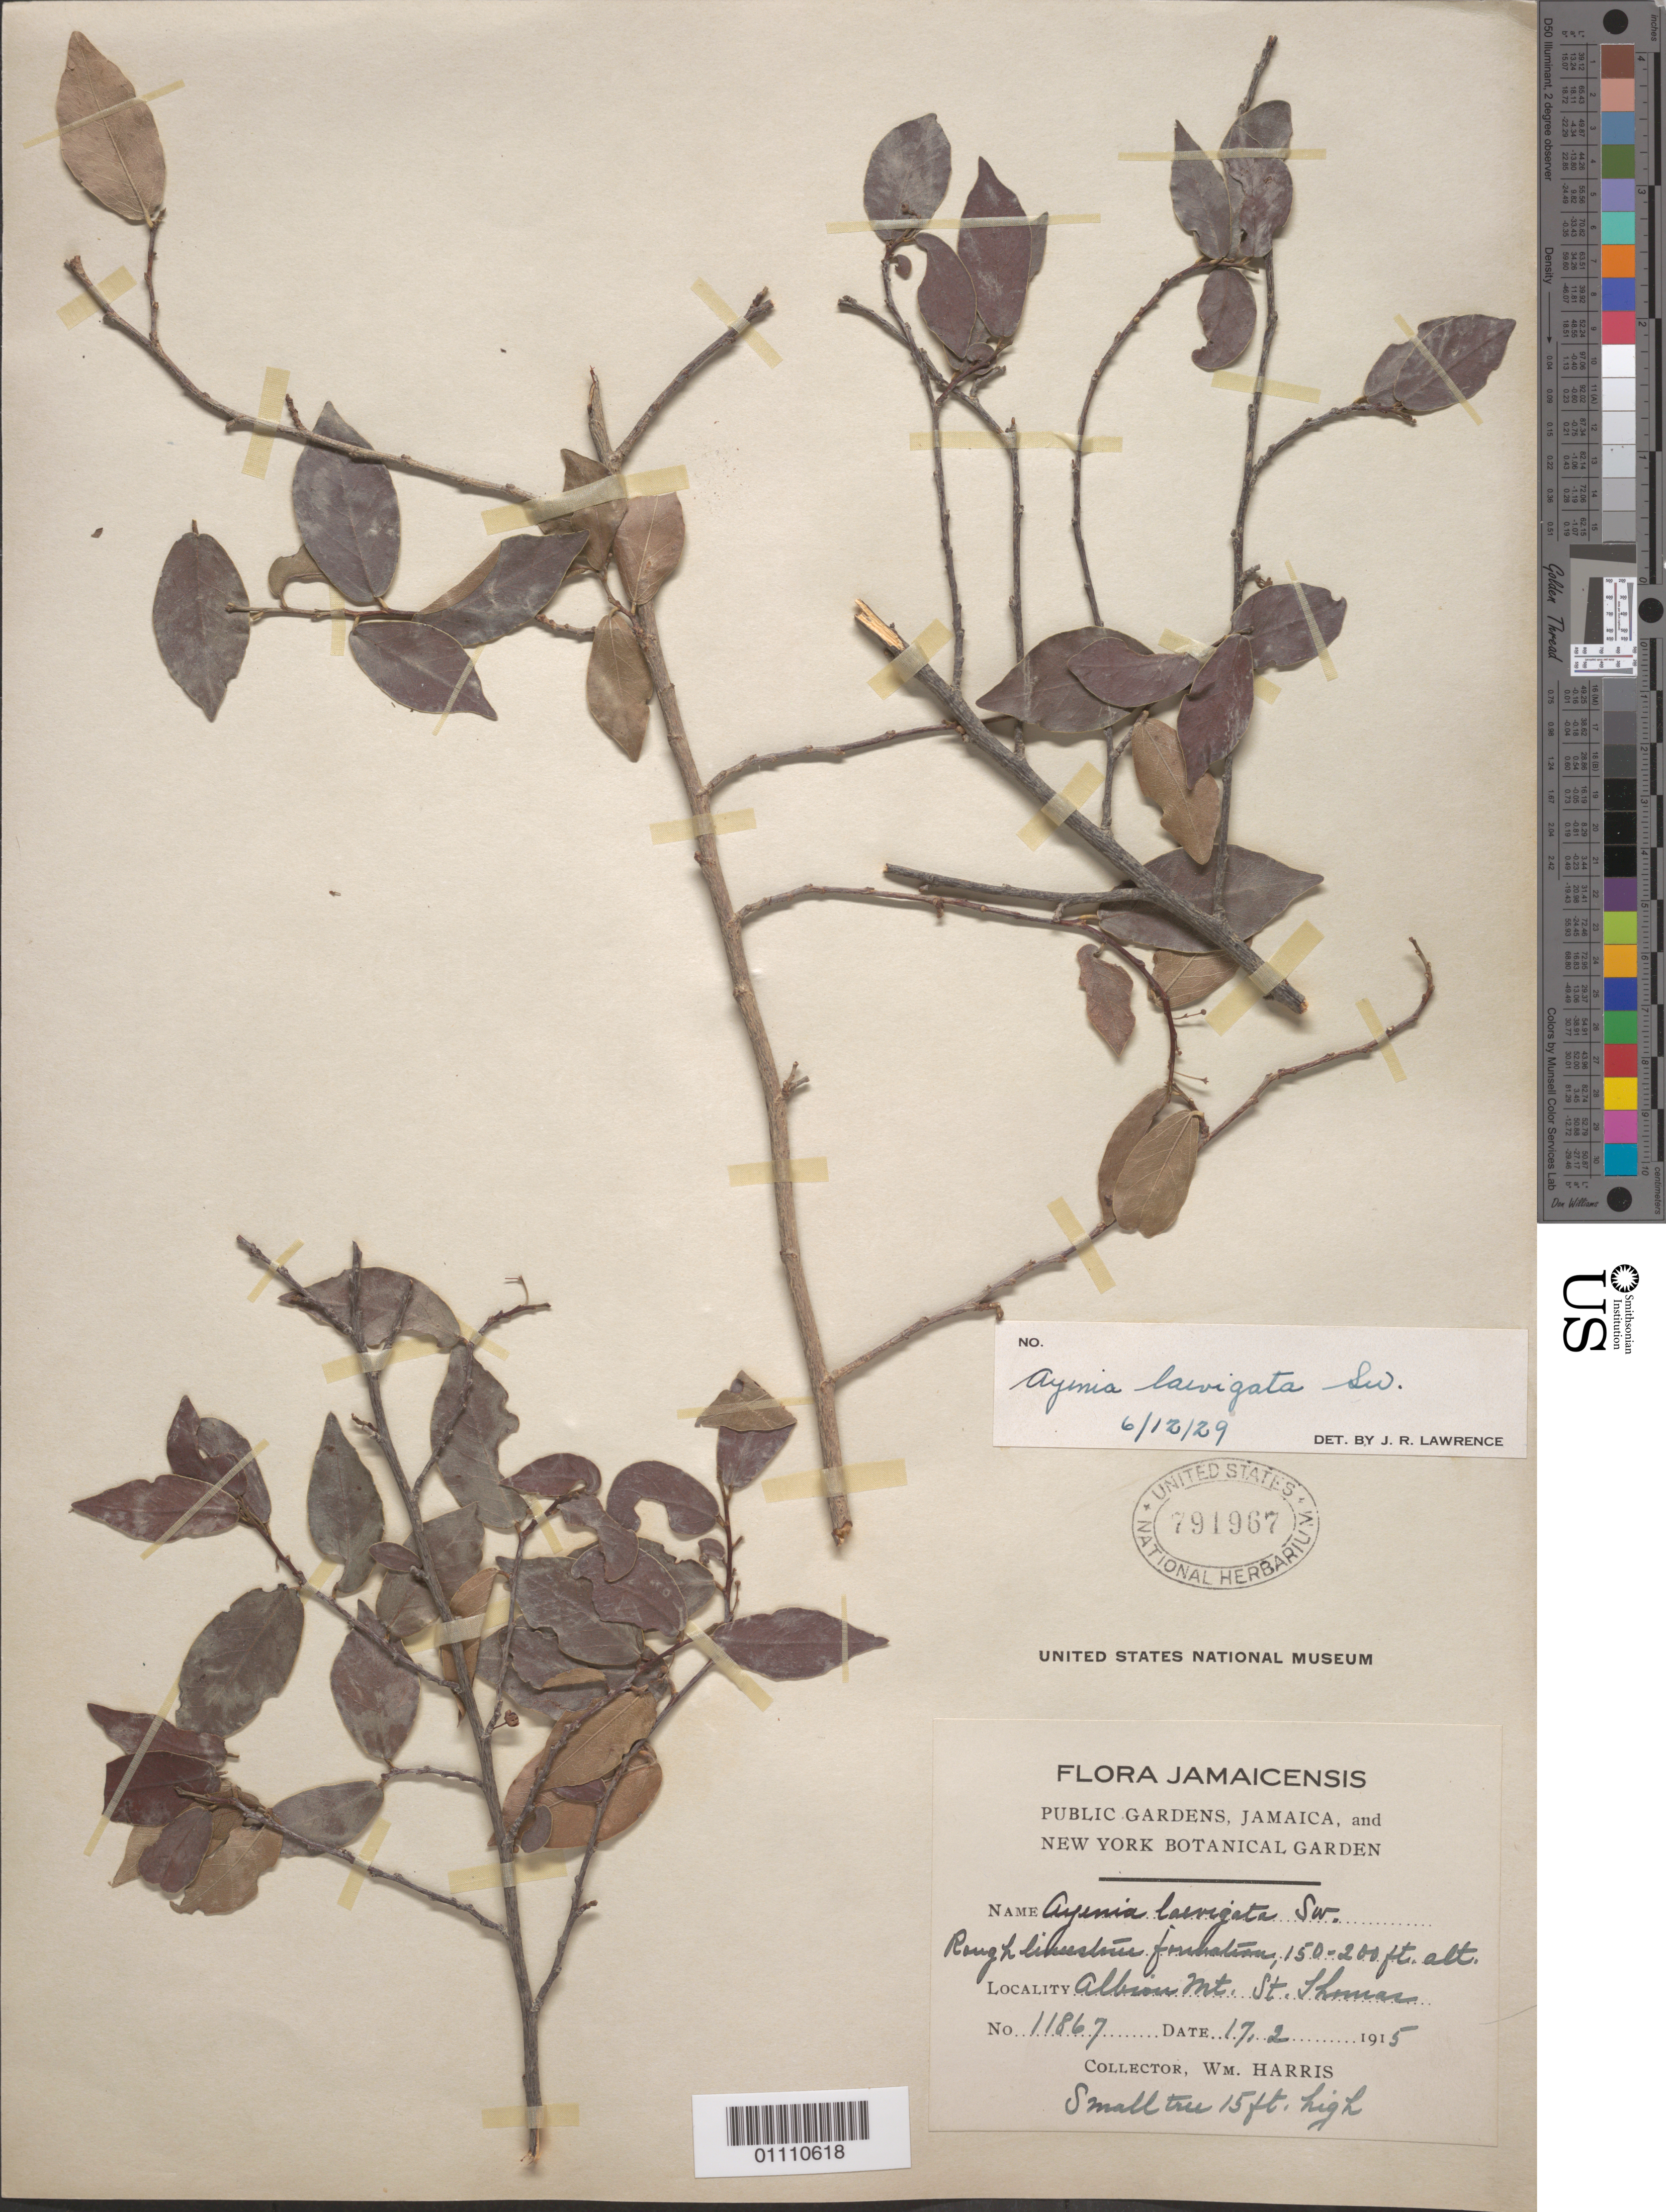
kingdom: Plantae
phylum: Tracheophyta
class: Magnoliopsida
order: Malvales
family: Malvaceae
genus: Ayenia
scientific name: Ayenia laevigata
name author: Sw.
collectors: W. Harris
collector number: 11867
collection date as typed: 17 Feb 1915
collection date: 1915-02-17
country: Jamaica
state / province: Saint Thomas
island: Jamaica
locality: Albion Mt., St. Thomas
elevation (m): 46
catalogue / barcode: US 791967